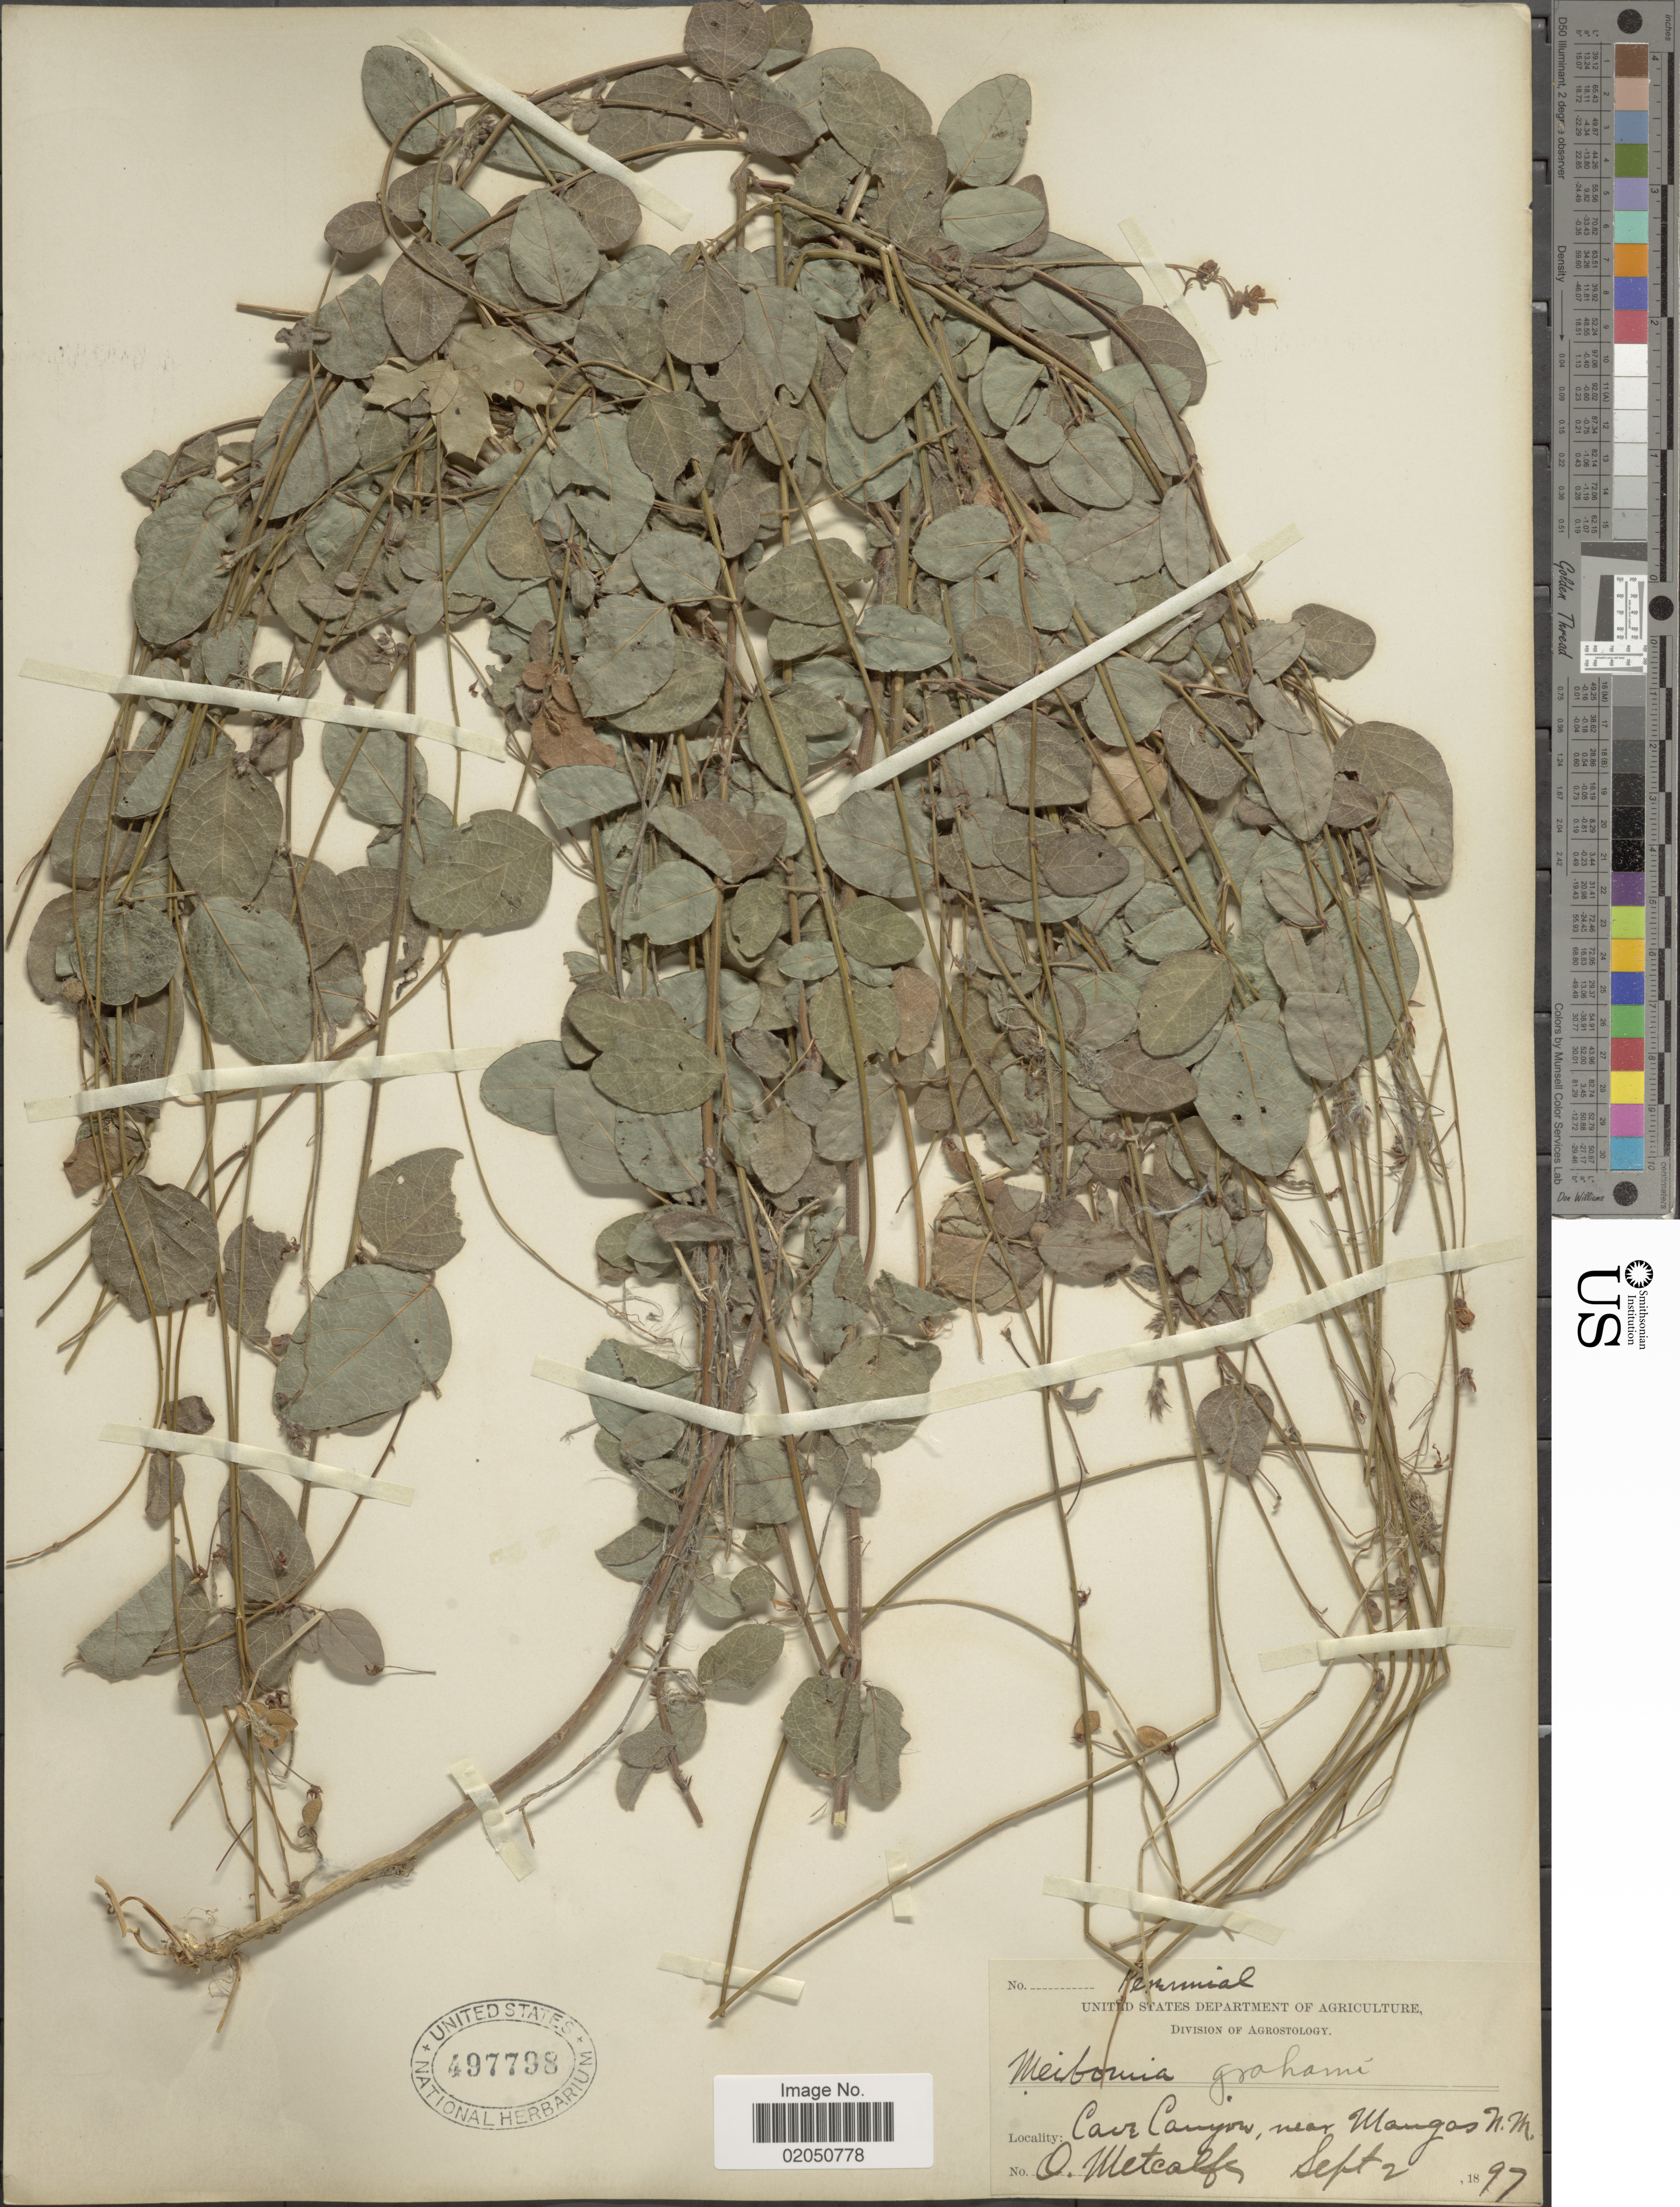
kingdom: Plantae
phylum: Tracheophyta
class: Magnoliopsida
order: Fabales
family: Fabaceae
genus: Desmodium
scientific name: Desmodium grahamii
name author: A. Gray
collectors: O. B. Metcalfe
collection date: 1897-09-02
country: United States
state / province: New Mexico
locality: Cave Canyon, near Mangas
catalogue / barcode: US 497798